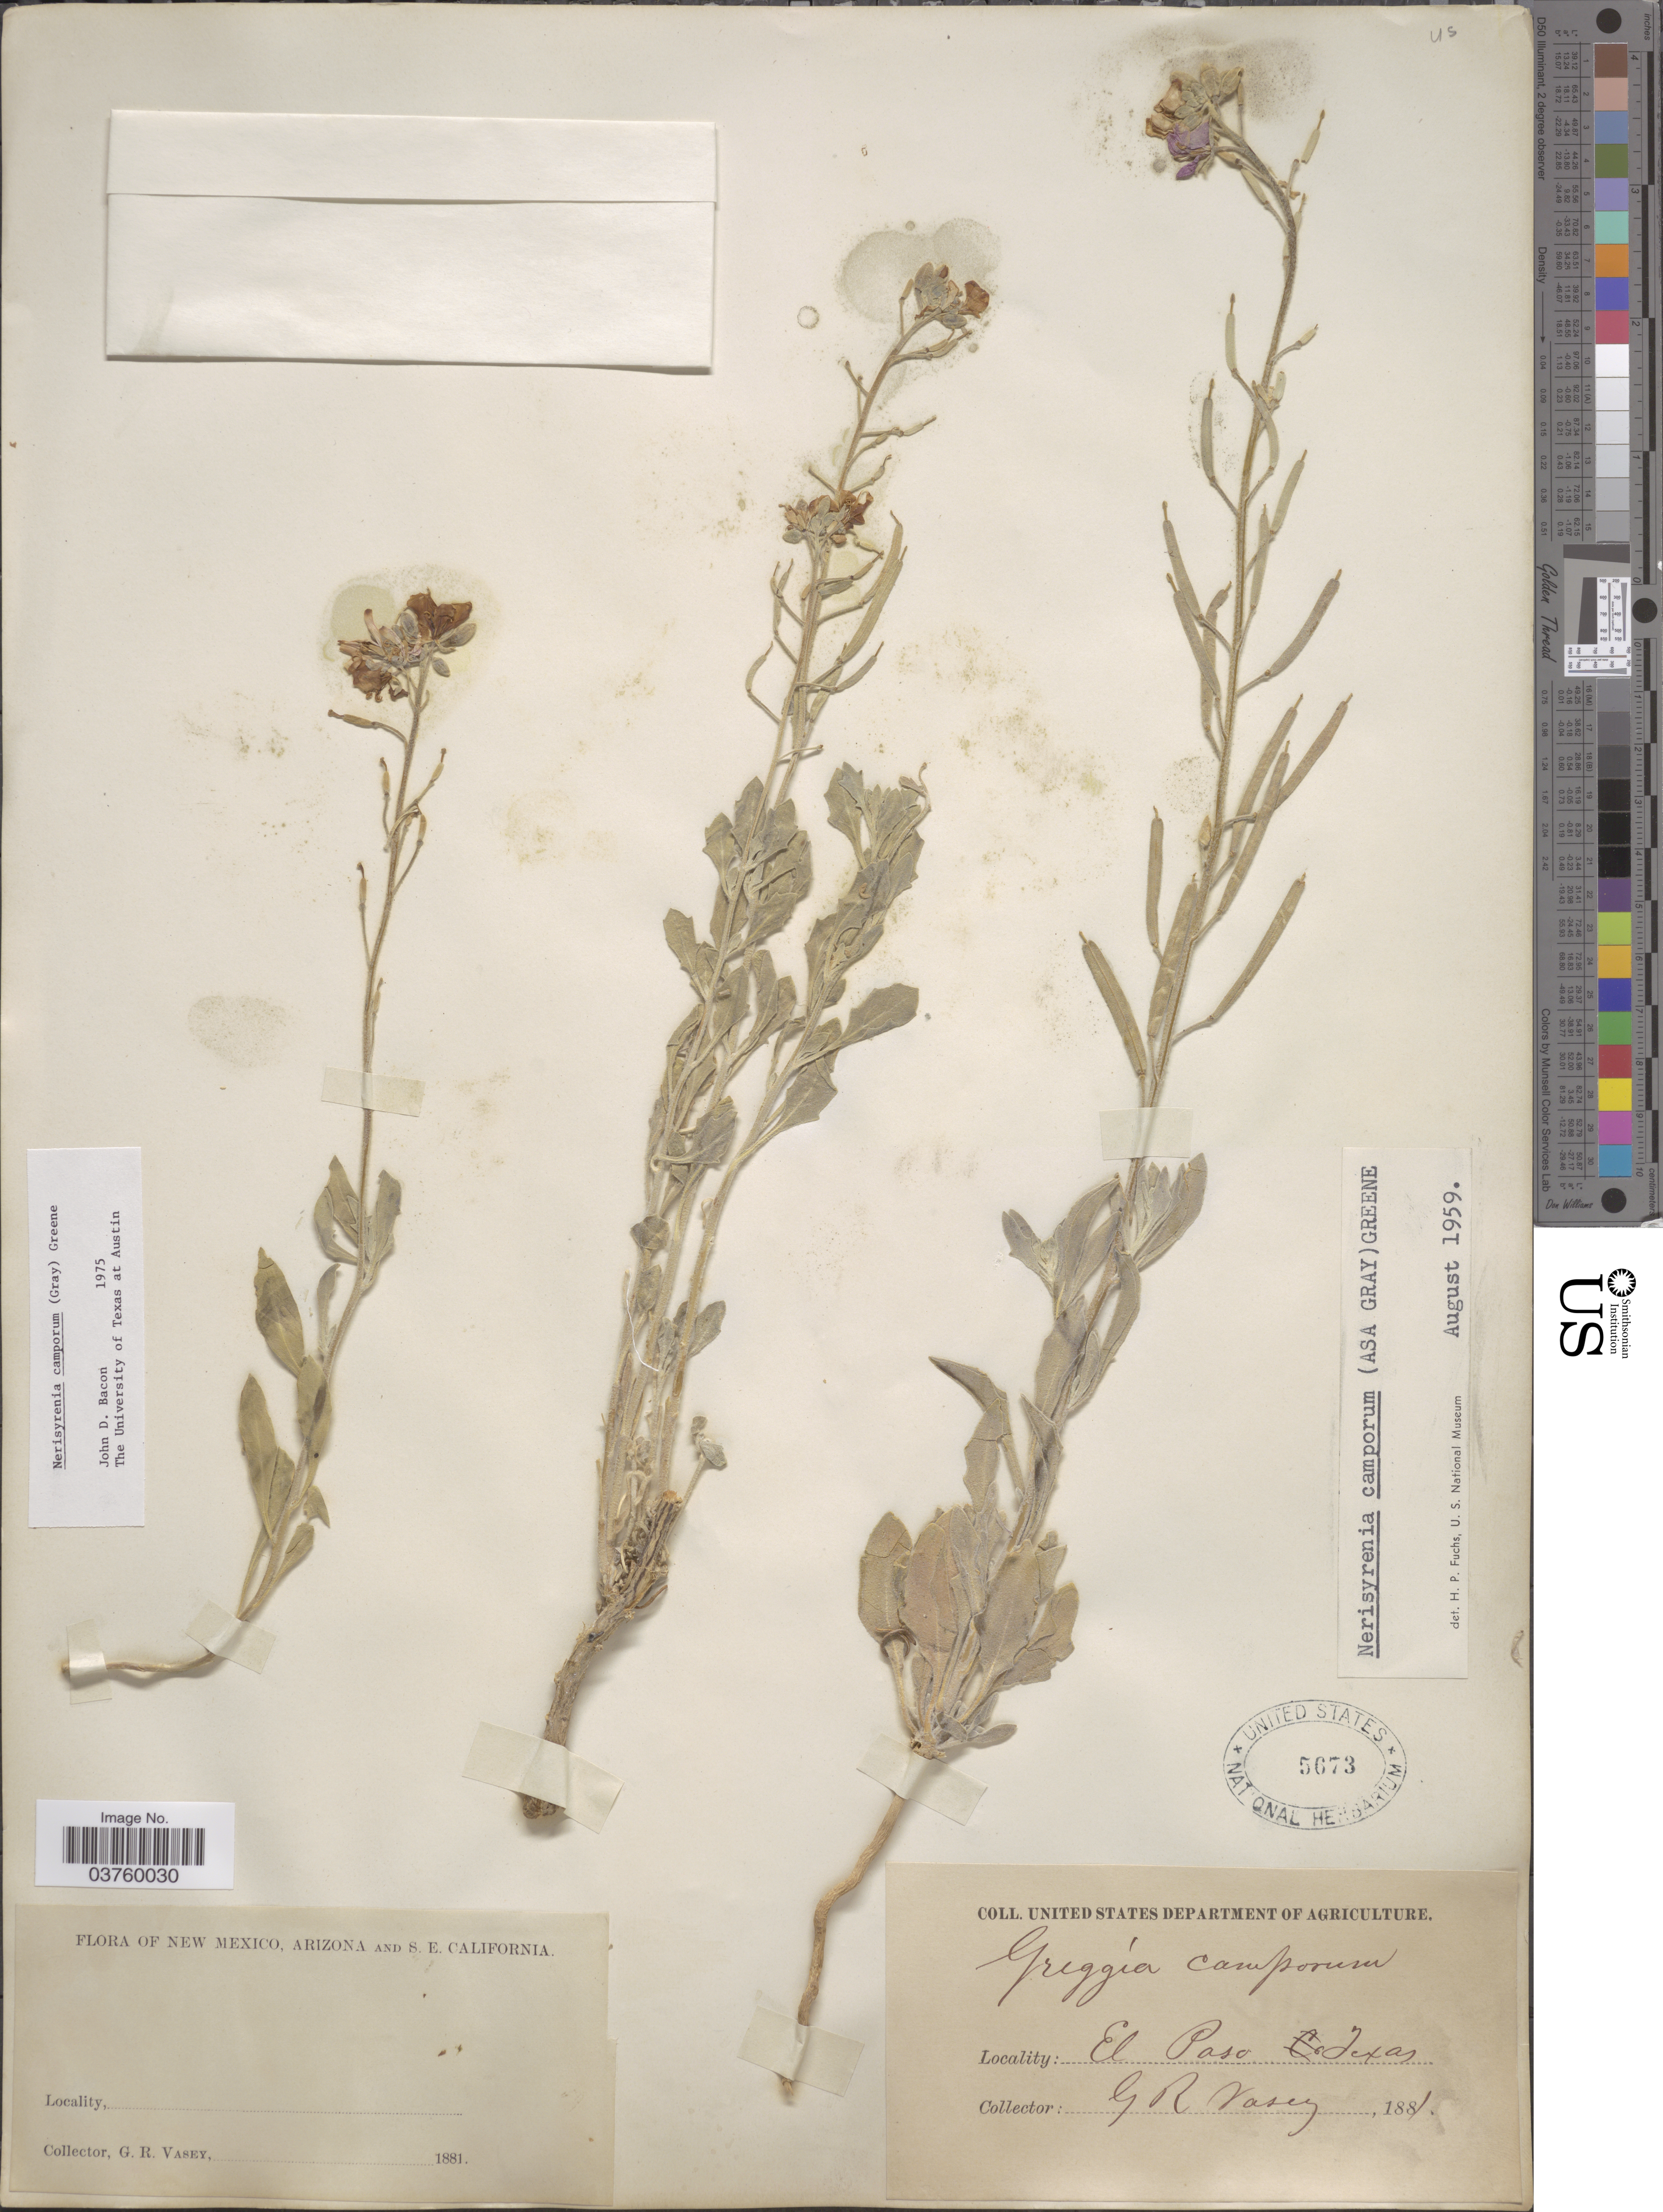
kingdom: Plantae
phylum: Tracheophyta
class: Magnoliopsida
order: Brassicales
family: Brassicaceae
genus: Nerisyrenia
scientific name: Nerisyrenia camporum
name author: (A. Gray) Greene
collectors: G. R. Vasey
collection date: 1881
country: United States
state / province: Texas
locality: El Paso.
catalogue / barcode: US 5673